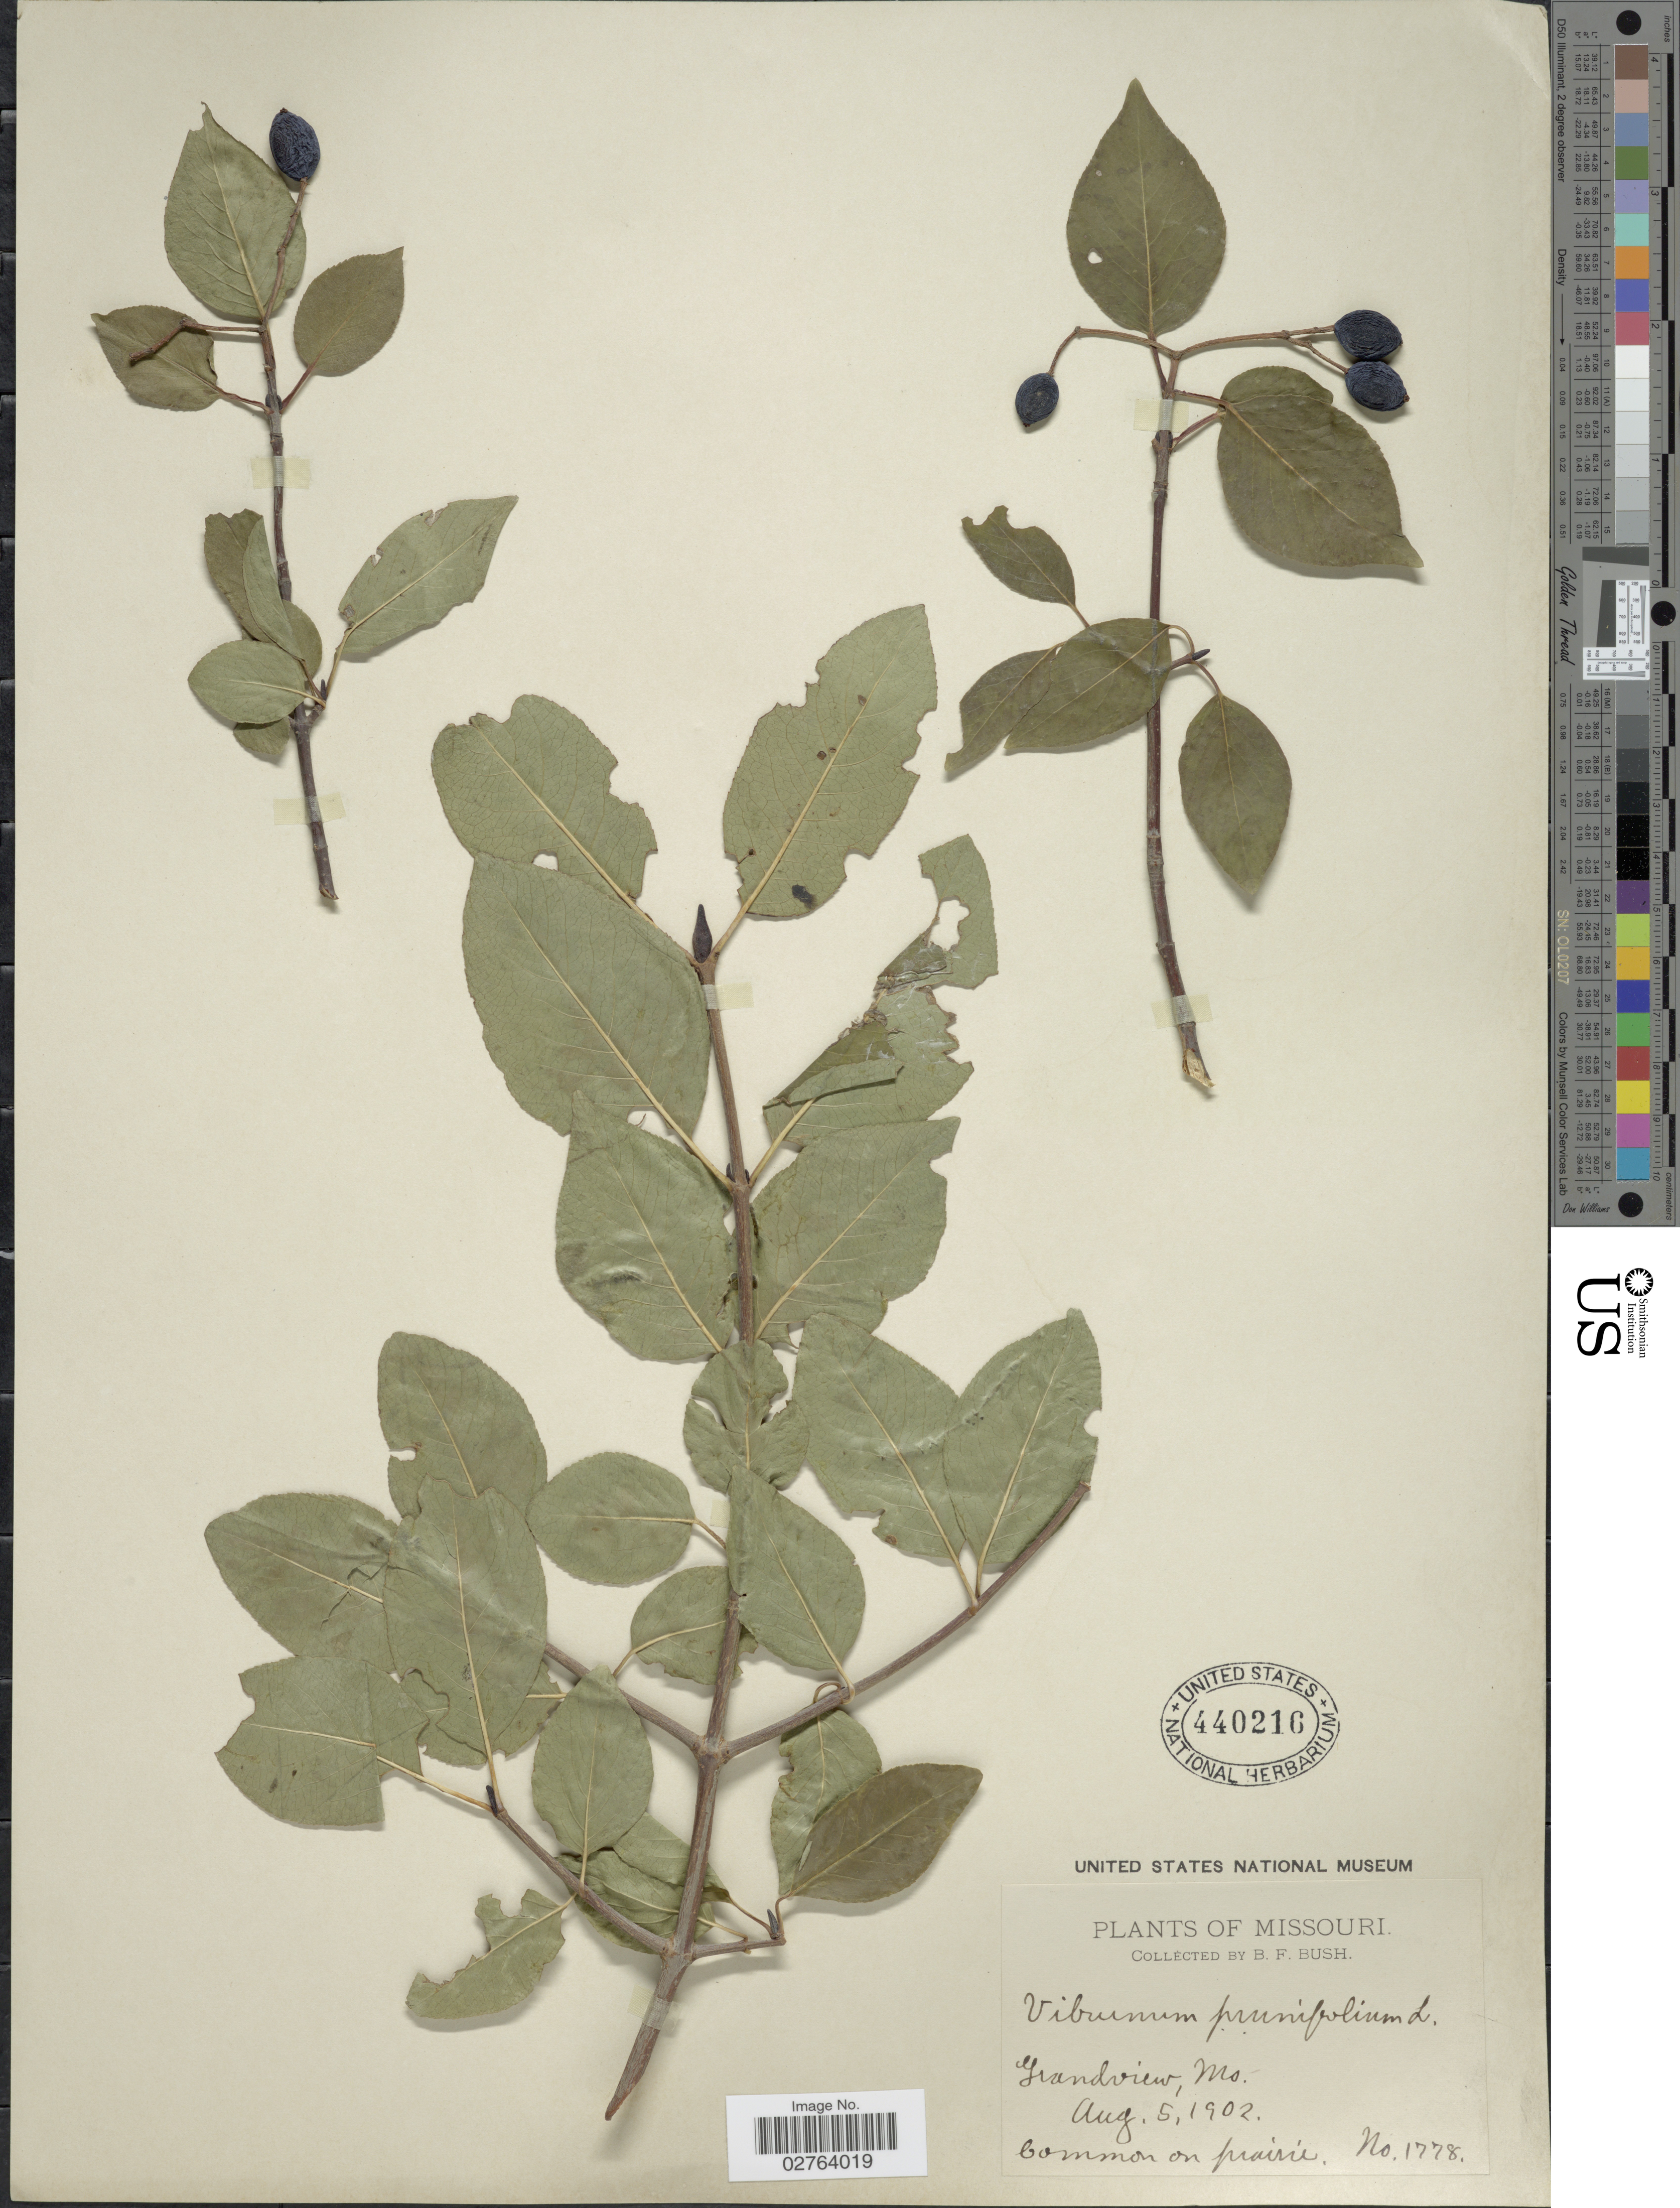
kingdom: Plantae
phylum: Tracheophyta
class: Magnoliopsida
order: Dipsacales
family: Viburnaceae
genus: Viburnum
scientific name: Viburnum prunifolium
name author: L.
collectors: B. F. Bush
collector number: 1778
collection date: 1902-08-05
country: United States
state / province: Missouri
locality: Grandview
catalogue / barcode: US 440216